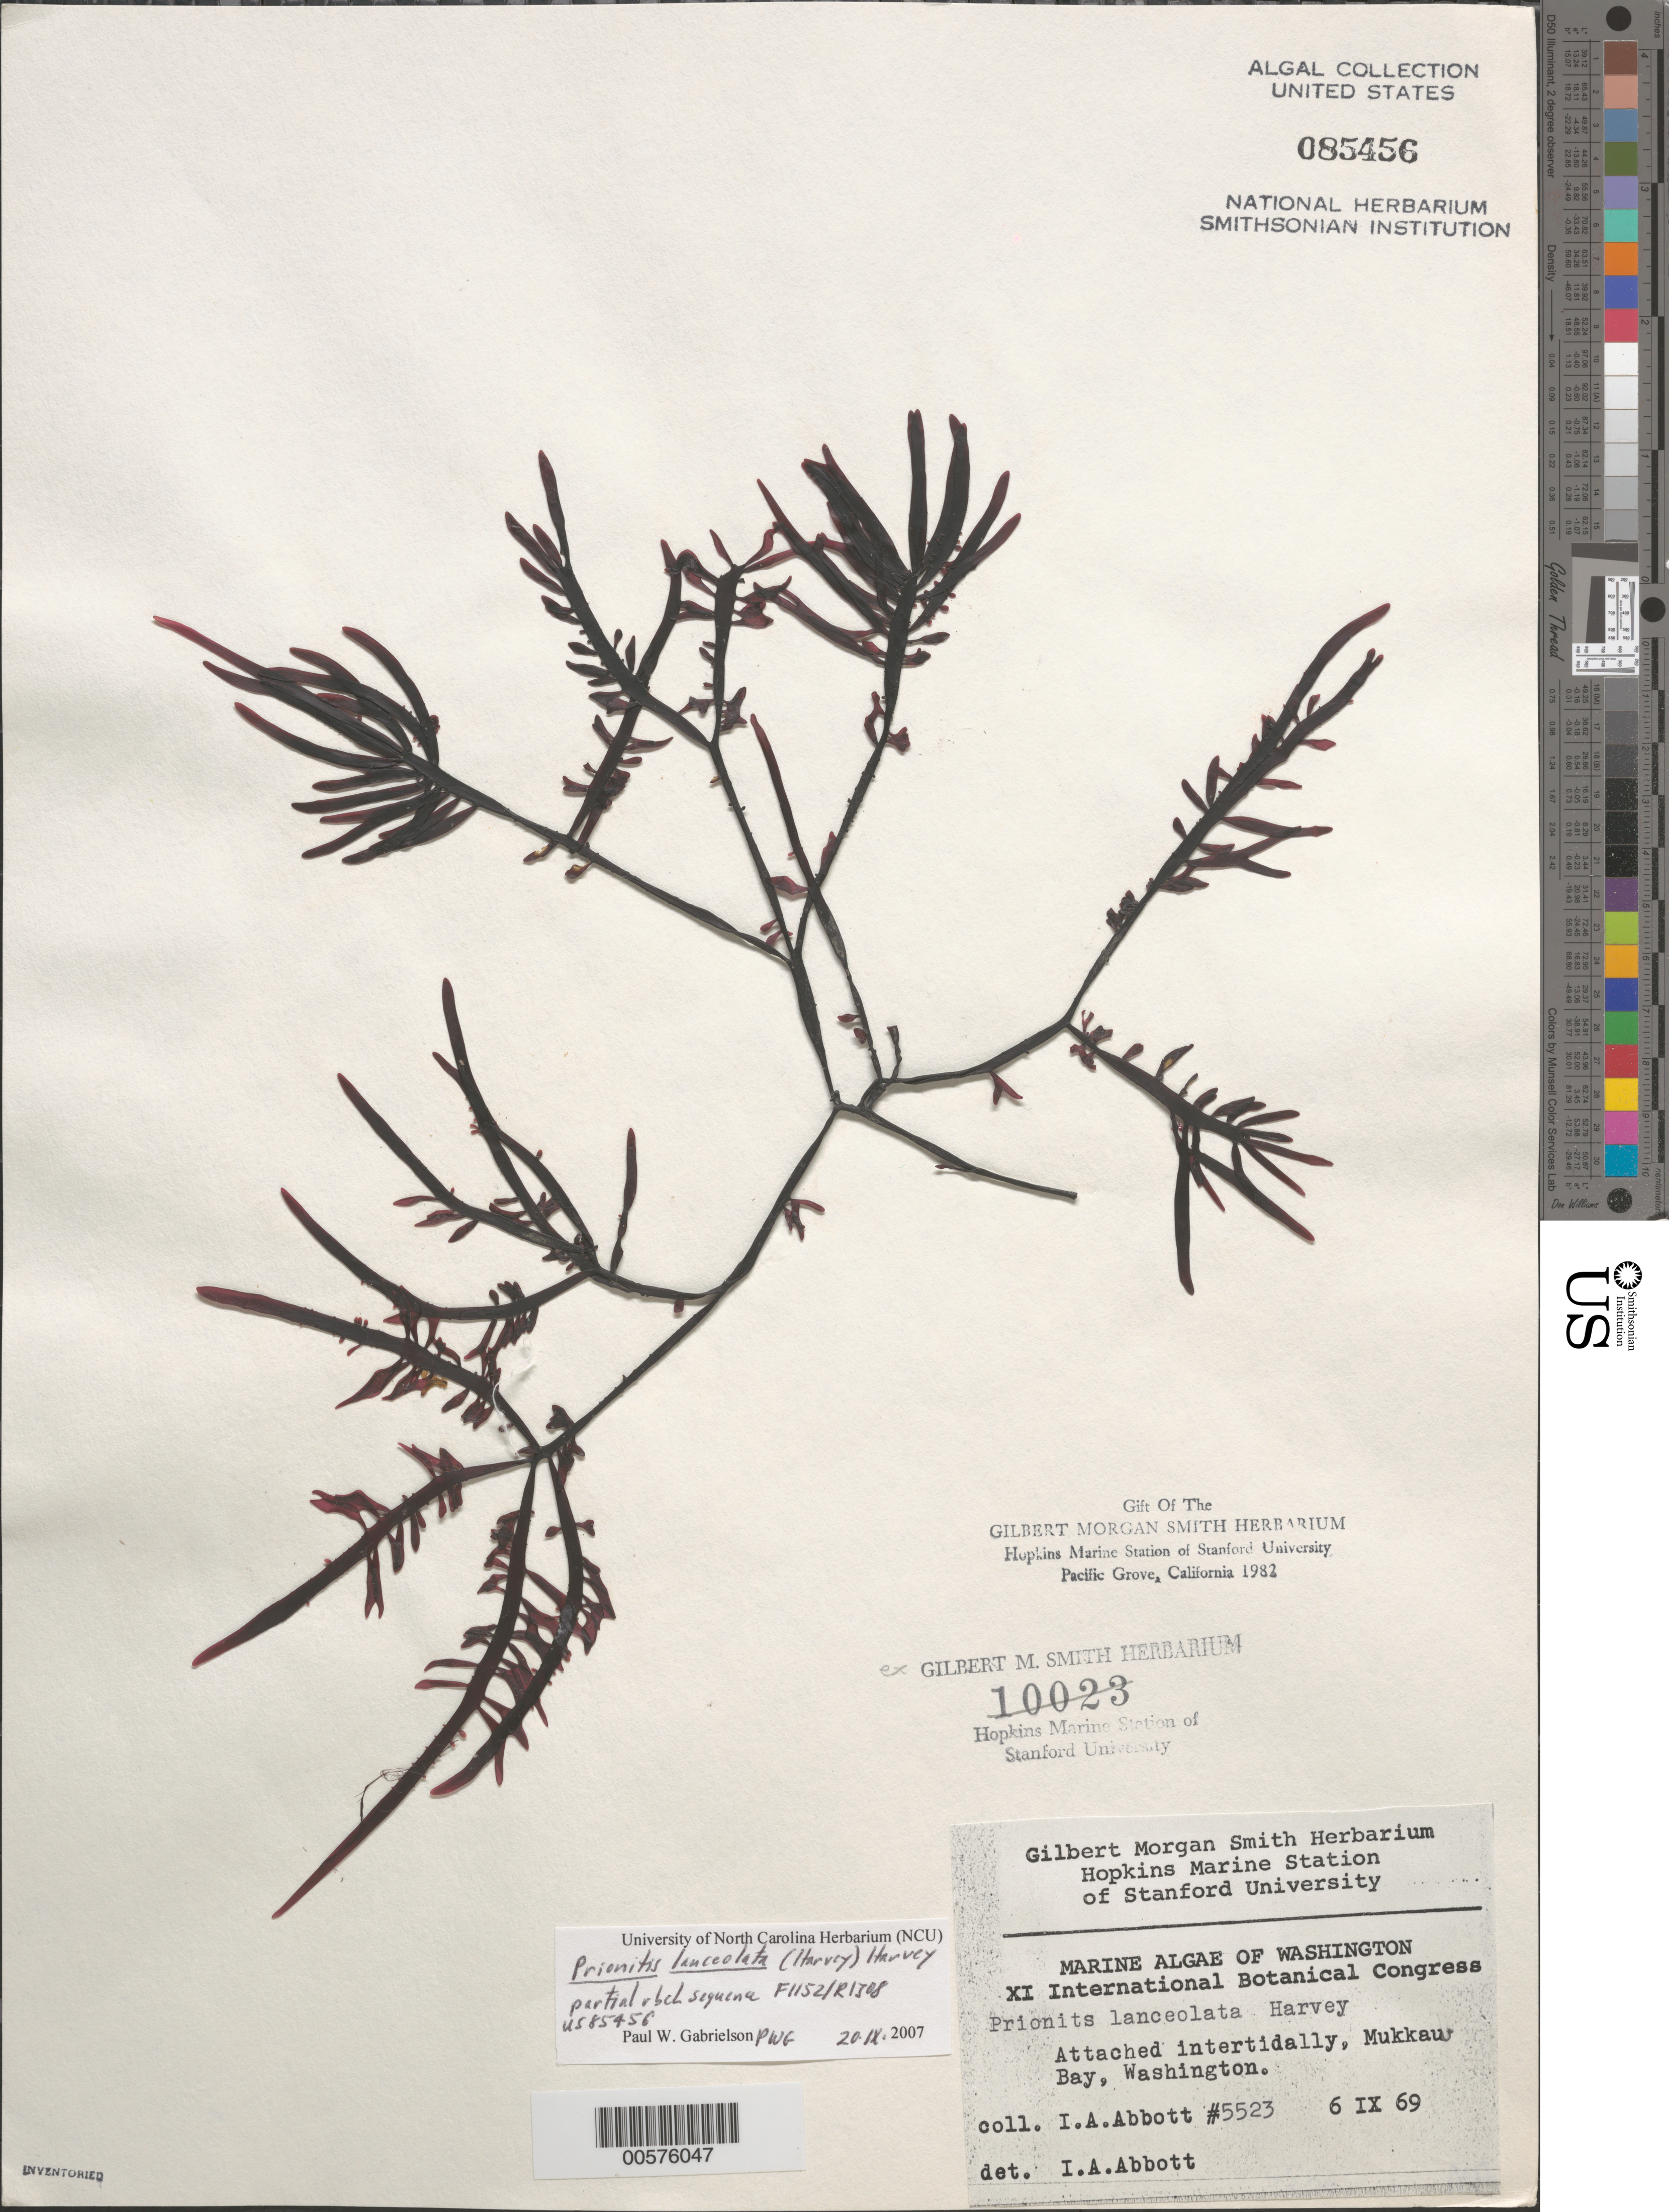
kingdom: Plantae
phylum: Rhodophyta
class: Florideophyceae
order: Cryptonemiales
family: Cryptonemiaceae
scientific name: Prionitis lanceolata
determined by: Gabrielson, P. W.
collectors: I. A. Abbott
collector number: IAA 5523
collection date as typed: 06 Sep 1969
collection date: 1969-09-06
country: United States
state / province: Washington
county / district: Clallam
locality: Mukkaw Bay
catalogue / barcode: US 85456